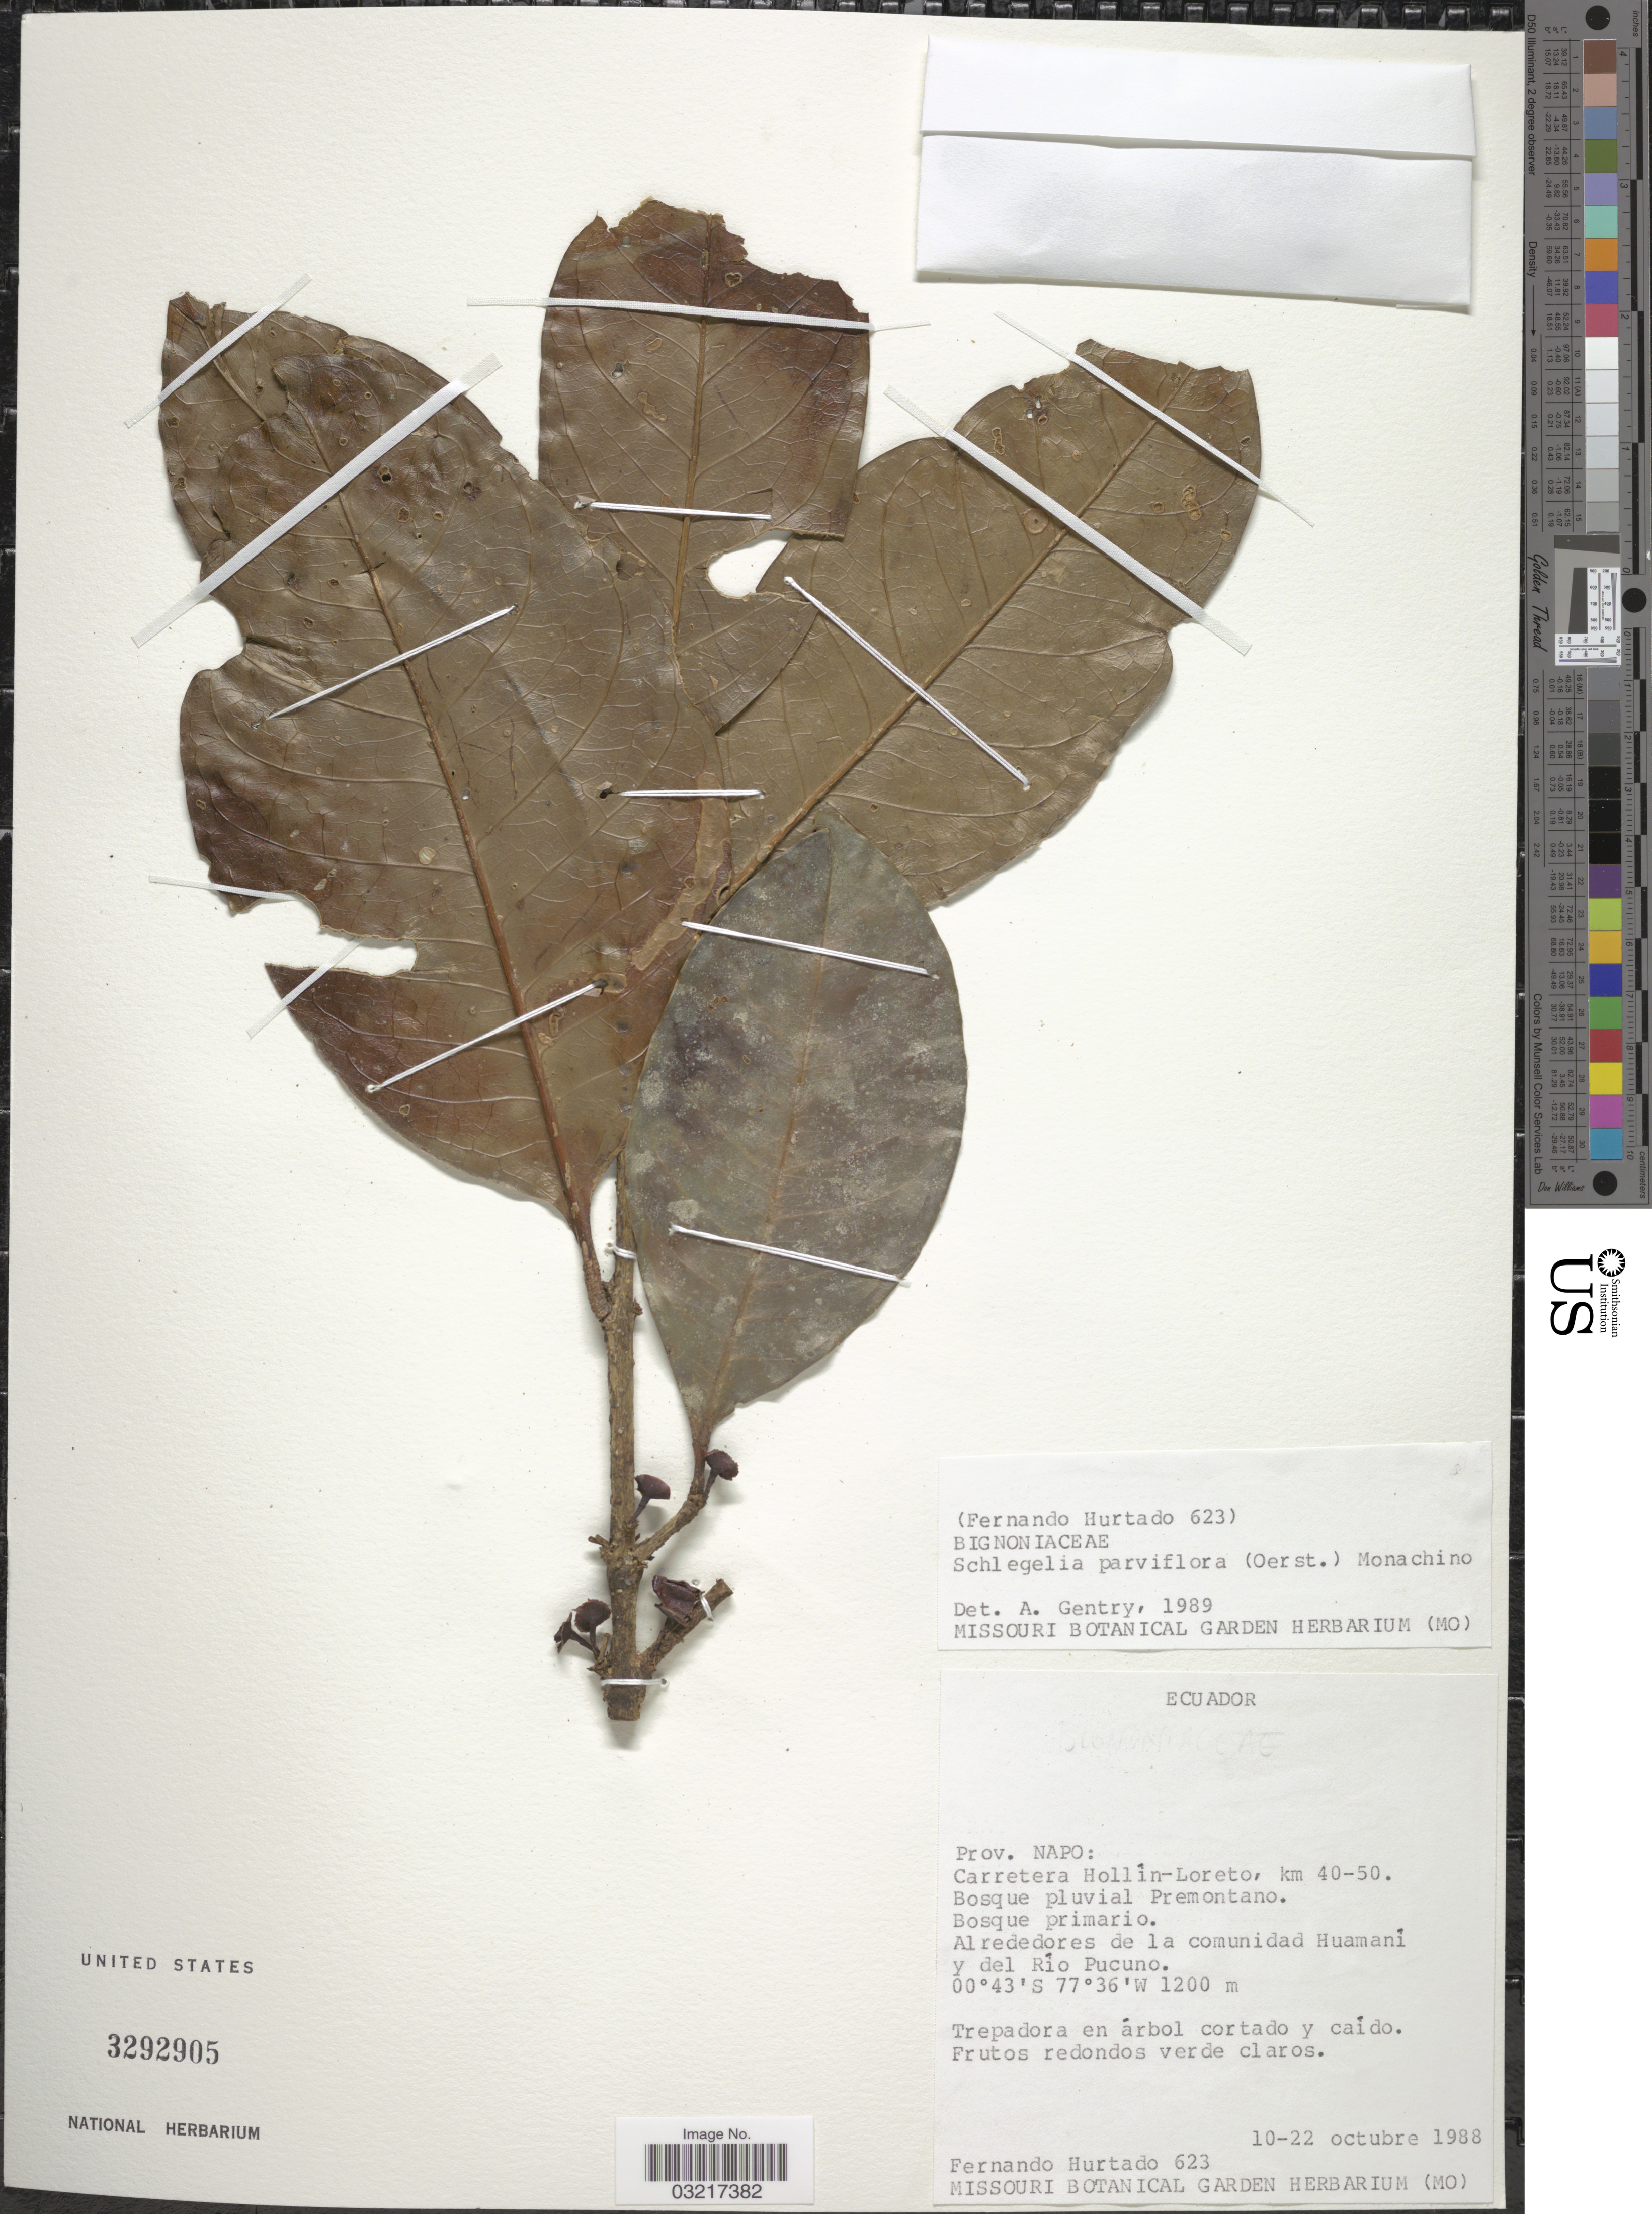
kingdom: Plantae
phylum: Tracheophyta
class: Magnoliopsida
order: Lamiales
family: Schlegeliaceae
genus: Schlegelia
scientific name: Schlegelia parviflora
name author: (Oerst.) Monach.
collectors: F. Hurtado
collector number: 623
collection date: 1988-10-10/1988-10-22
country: Ecuador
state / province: Napo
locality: Carretera Hollin-Loreto, km 40-50. Boque pluvial Premontano. Bosque primario. Alrededores de la comunidad Huamani y del Río Pucuno.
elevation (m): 1200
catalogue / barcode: US 3292905